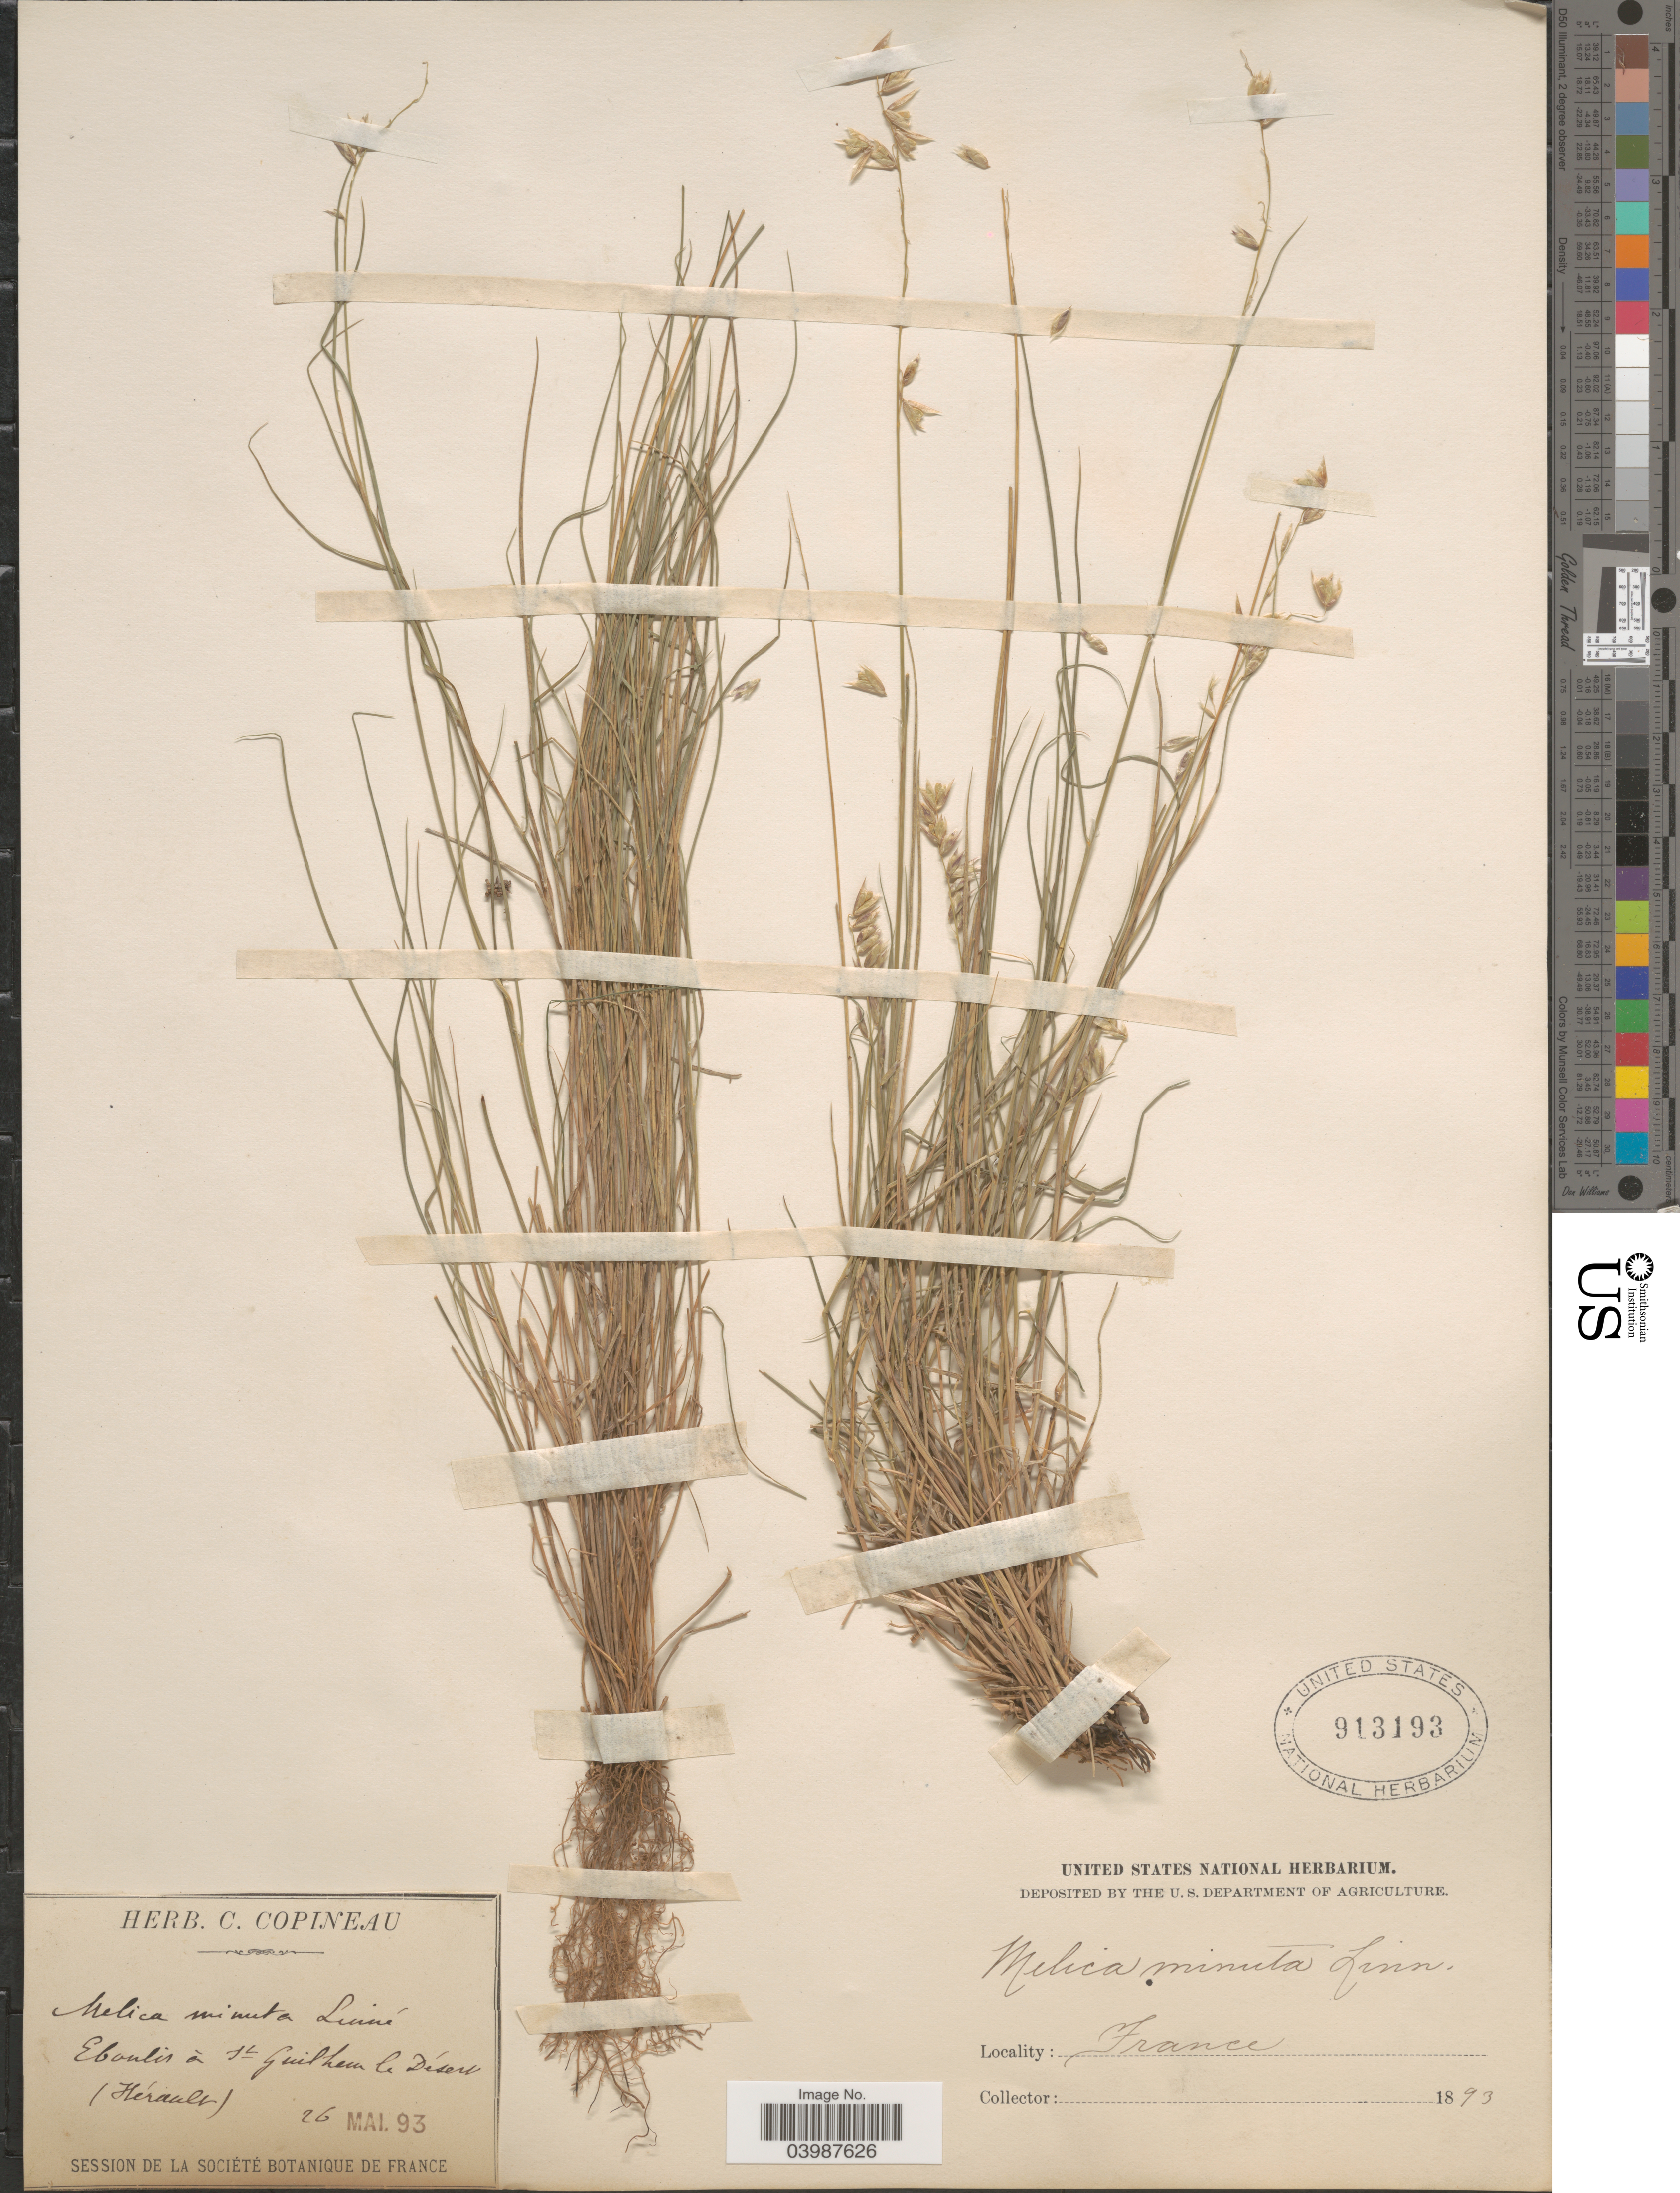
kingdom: Plantae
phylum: Tracheophyta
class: Liliopsida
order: Poales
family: Poaceae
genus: Melica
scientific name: Melica minuta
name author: L.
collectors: ex herb. C. Copineau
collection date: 1893-05-26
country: France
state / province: Occitanie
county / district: Hérault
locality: Ebonlis à St Guilhem le Désert (Hérault).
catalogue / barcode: US 913193